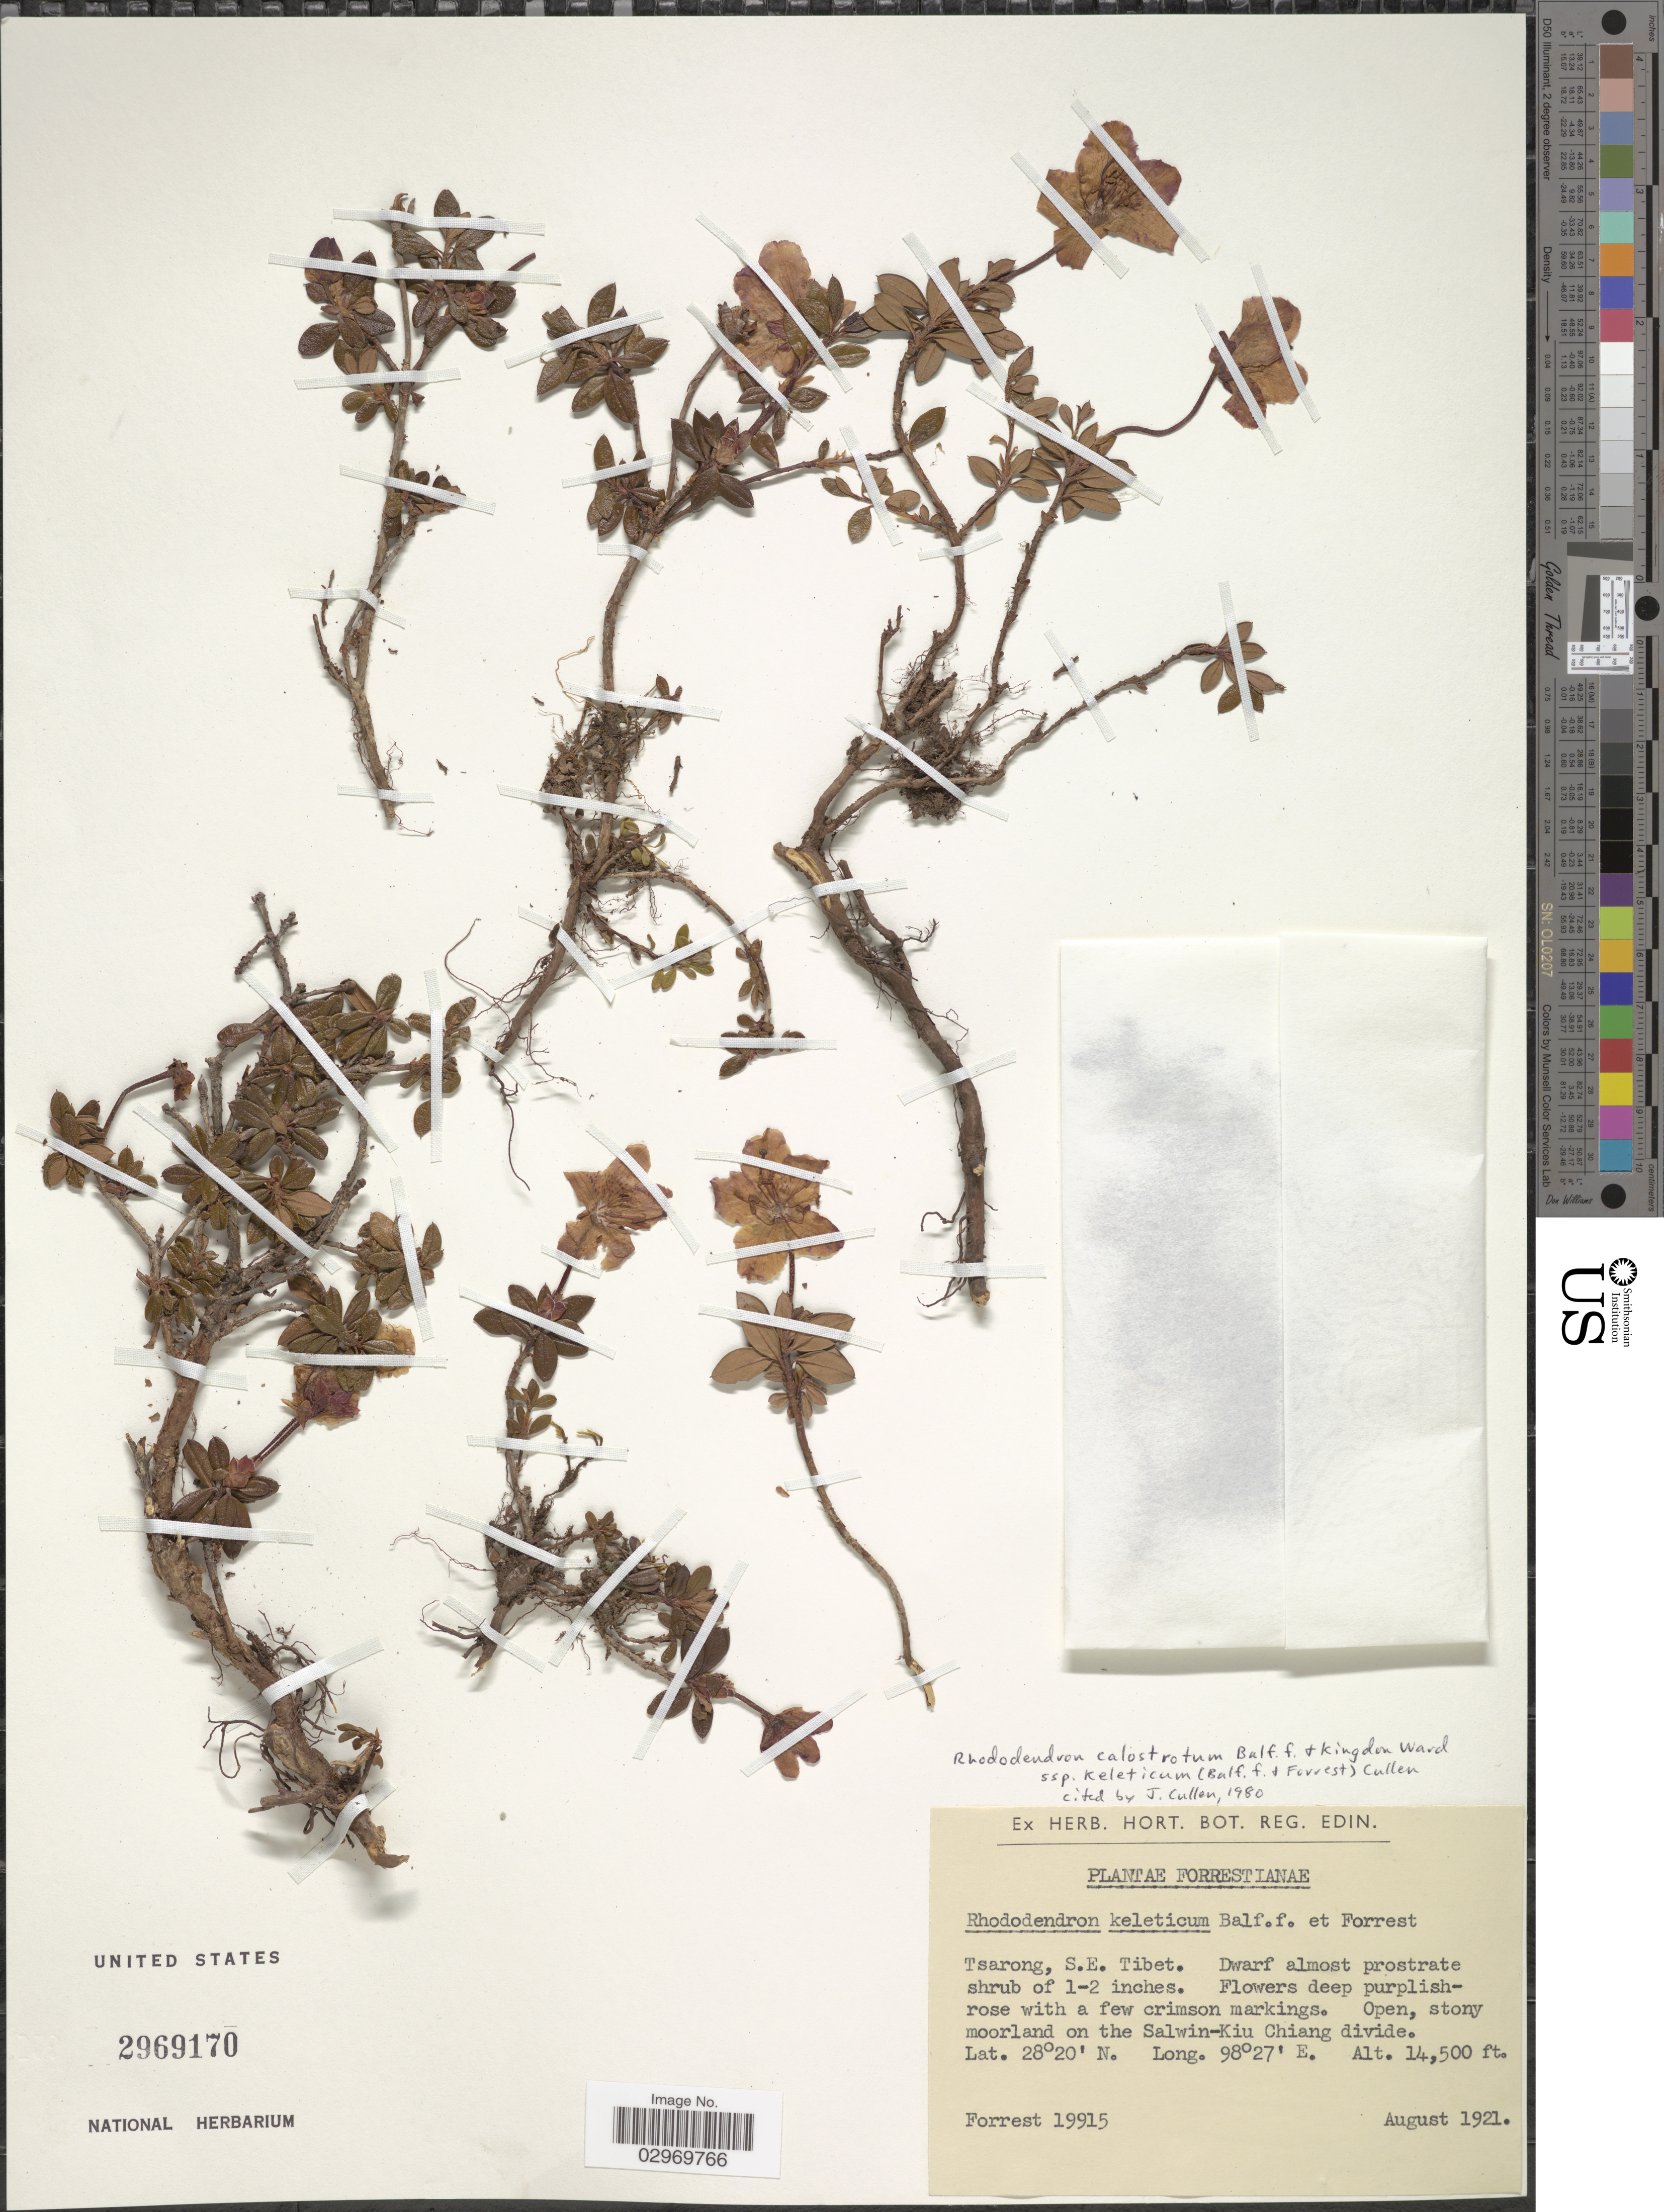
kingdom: Plantae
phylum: Tracheophyta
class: Magnoliopsida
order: Ericales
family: Ericaceae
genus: Rhododendron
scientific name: Rhododendron calostrotum subsp. keleticum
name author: (Balf. f. & Forrest) Cullen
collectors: -. Forrest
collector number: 19915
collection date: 1921-08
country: China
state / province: Xizang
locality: Tsarong, S.E. Tibet. Open, stony moorland on the Salwin-Kiu Chiang divide.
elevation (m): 4420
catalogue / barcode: US 2969170